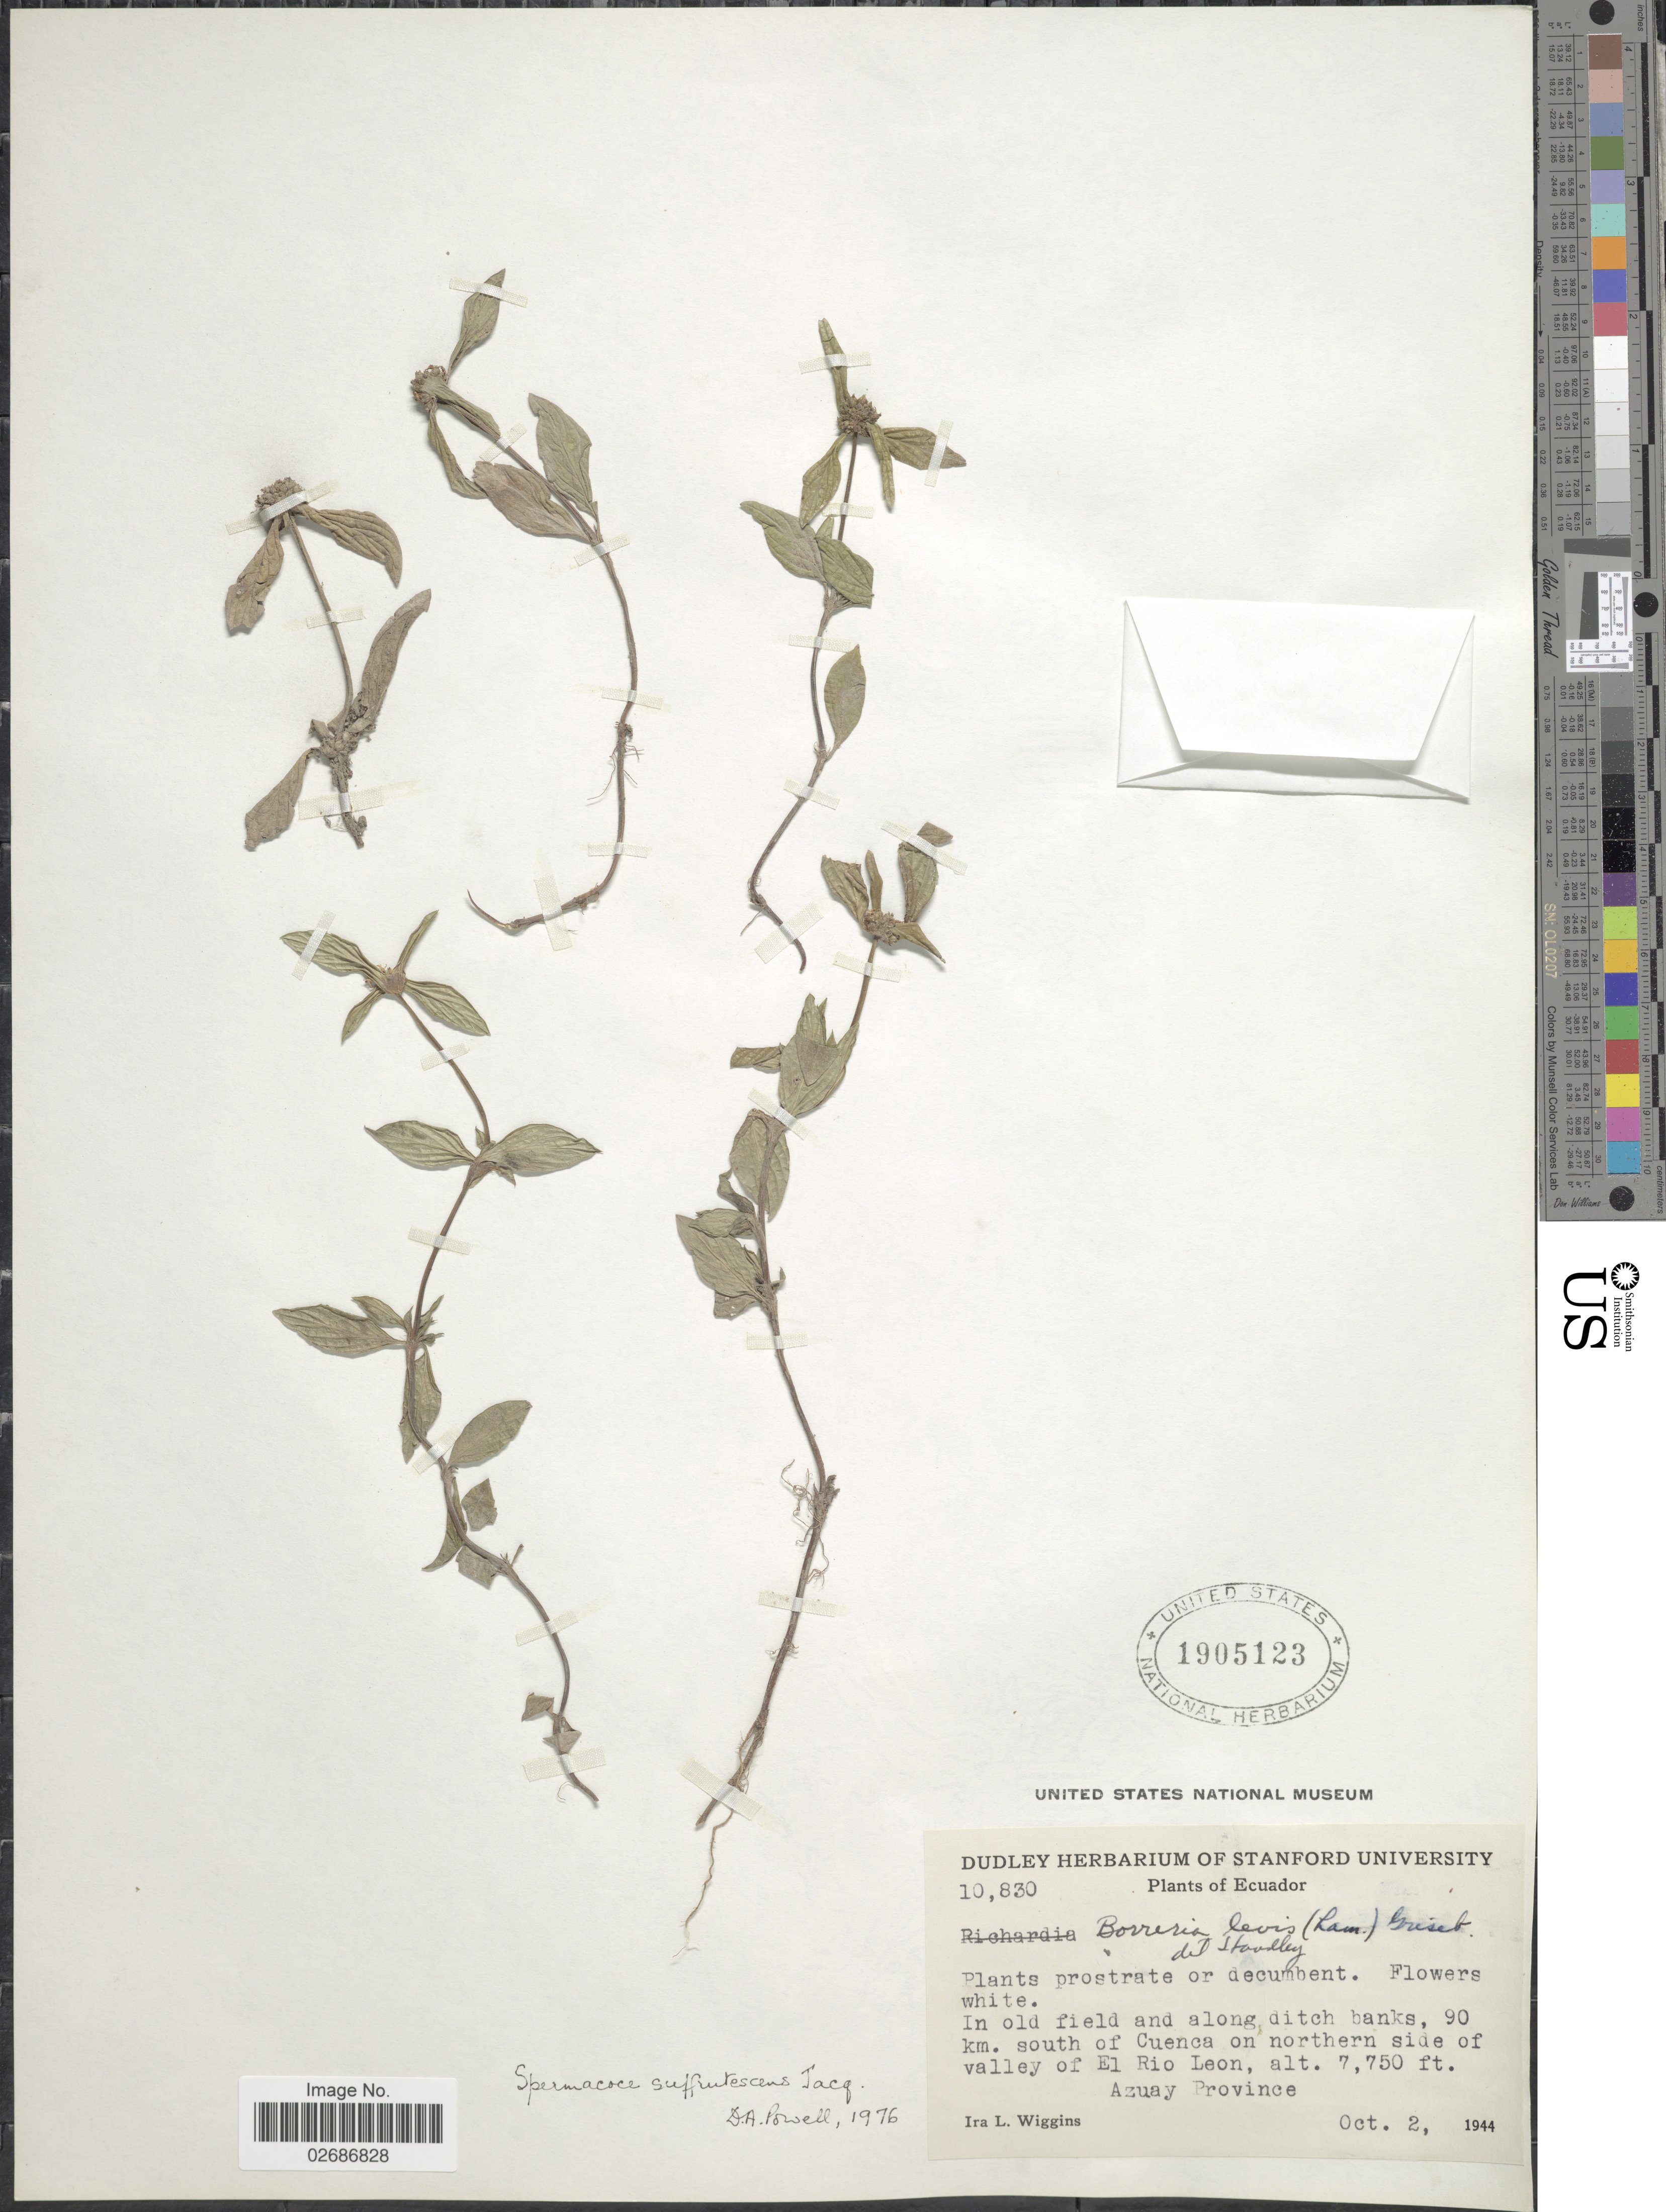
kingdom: Plantae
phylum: Tracheophyta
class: Magnoliopsida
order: Gentianales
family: Rubiaceae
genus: Borreria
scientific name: Borreria remota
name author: (Lam.) Bacigalupo & E.L. Cabral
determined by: Kirkbride, J. H., Jr.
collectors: I. L. Wiggins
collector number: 10830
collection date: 1944-10-02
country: Ecuador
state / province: Azuay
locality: In old field and along ditch banks, 90 km. south of Cuenca on northern side of valley of El Rio Leon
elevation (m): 2362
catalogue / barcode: US 1905123